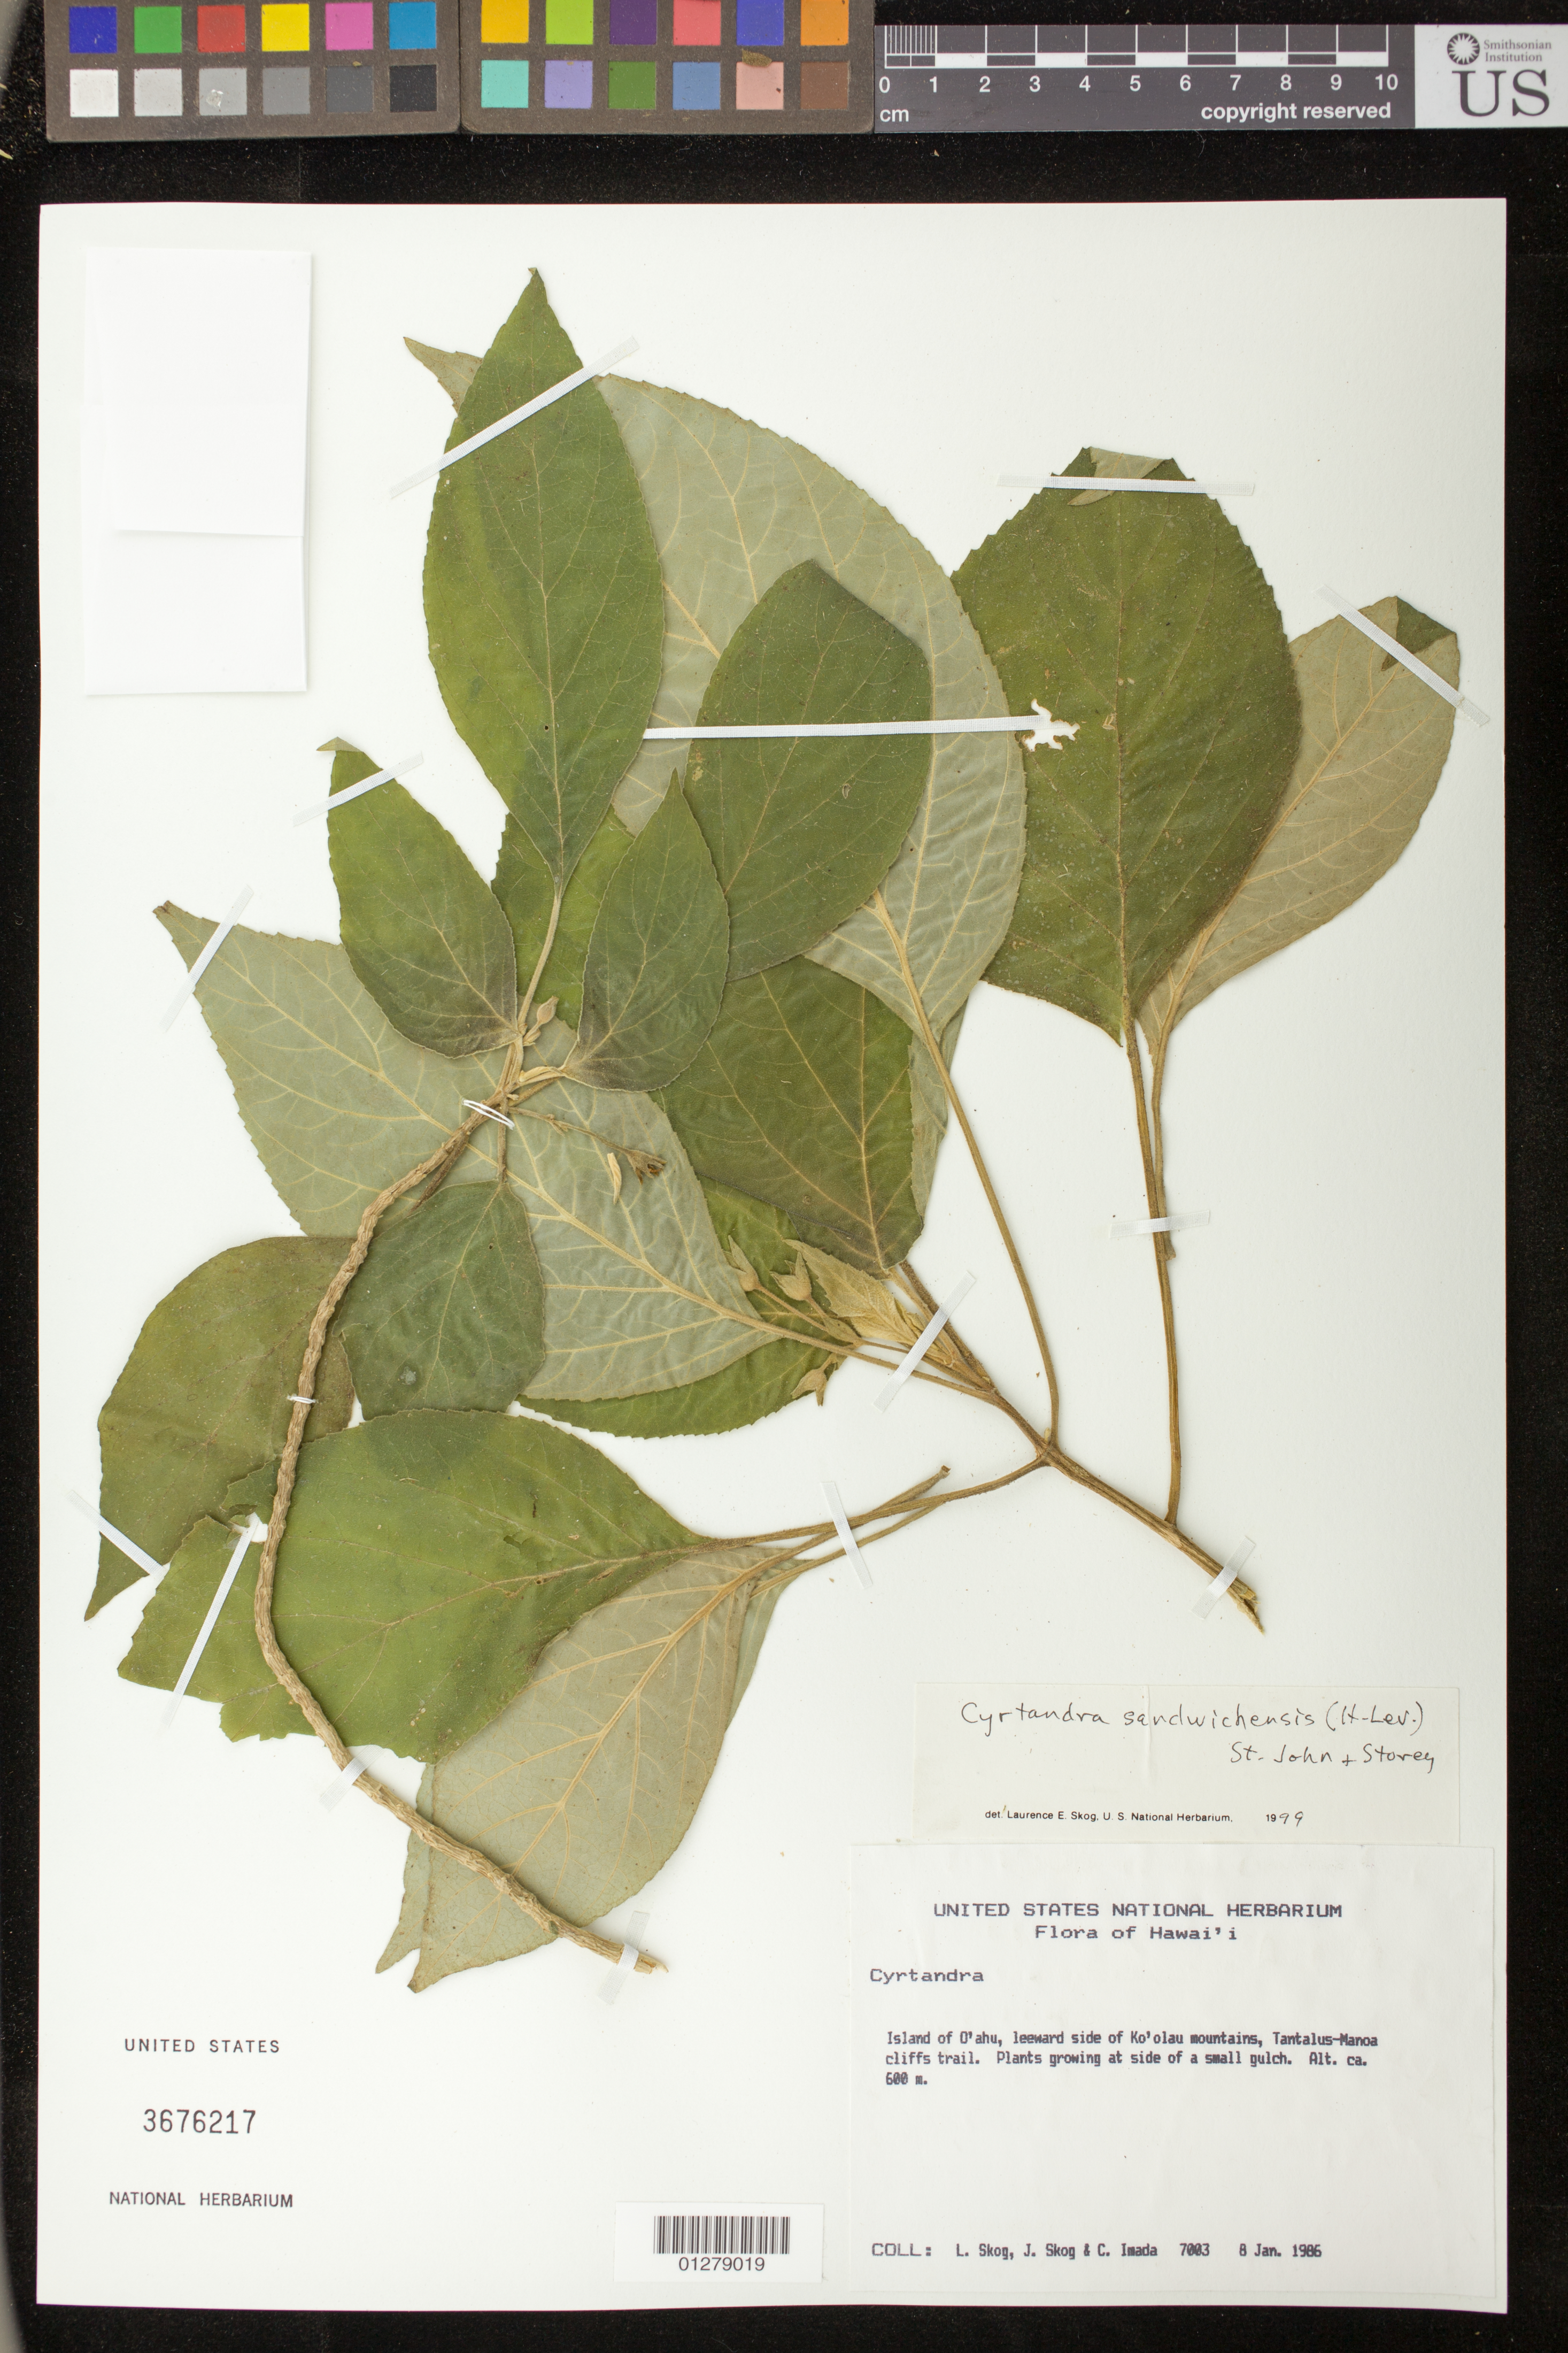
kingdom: Plantae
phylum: Tracheophyta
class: Magnoliopsida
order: Lamiales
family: Gesneriaceae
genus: Cyrtandra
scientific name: Cyrtandra sandwicensis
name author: (H. Lév.) H. St. John & Storey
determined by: Skog, Laurence E.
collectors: L. E. Skog, J. E. Skog & C. Imada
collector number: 7003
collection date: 1986-01-08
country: United States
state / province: Hawaii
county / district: Honolulu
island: Oahu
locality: Leeward side of Ko'olau mountains, Tantalus-Manoa cliffs trail.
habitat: Side of small gulch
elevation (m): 600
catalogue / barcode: US 3676217